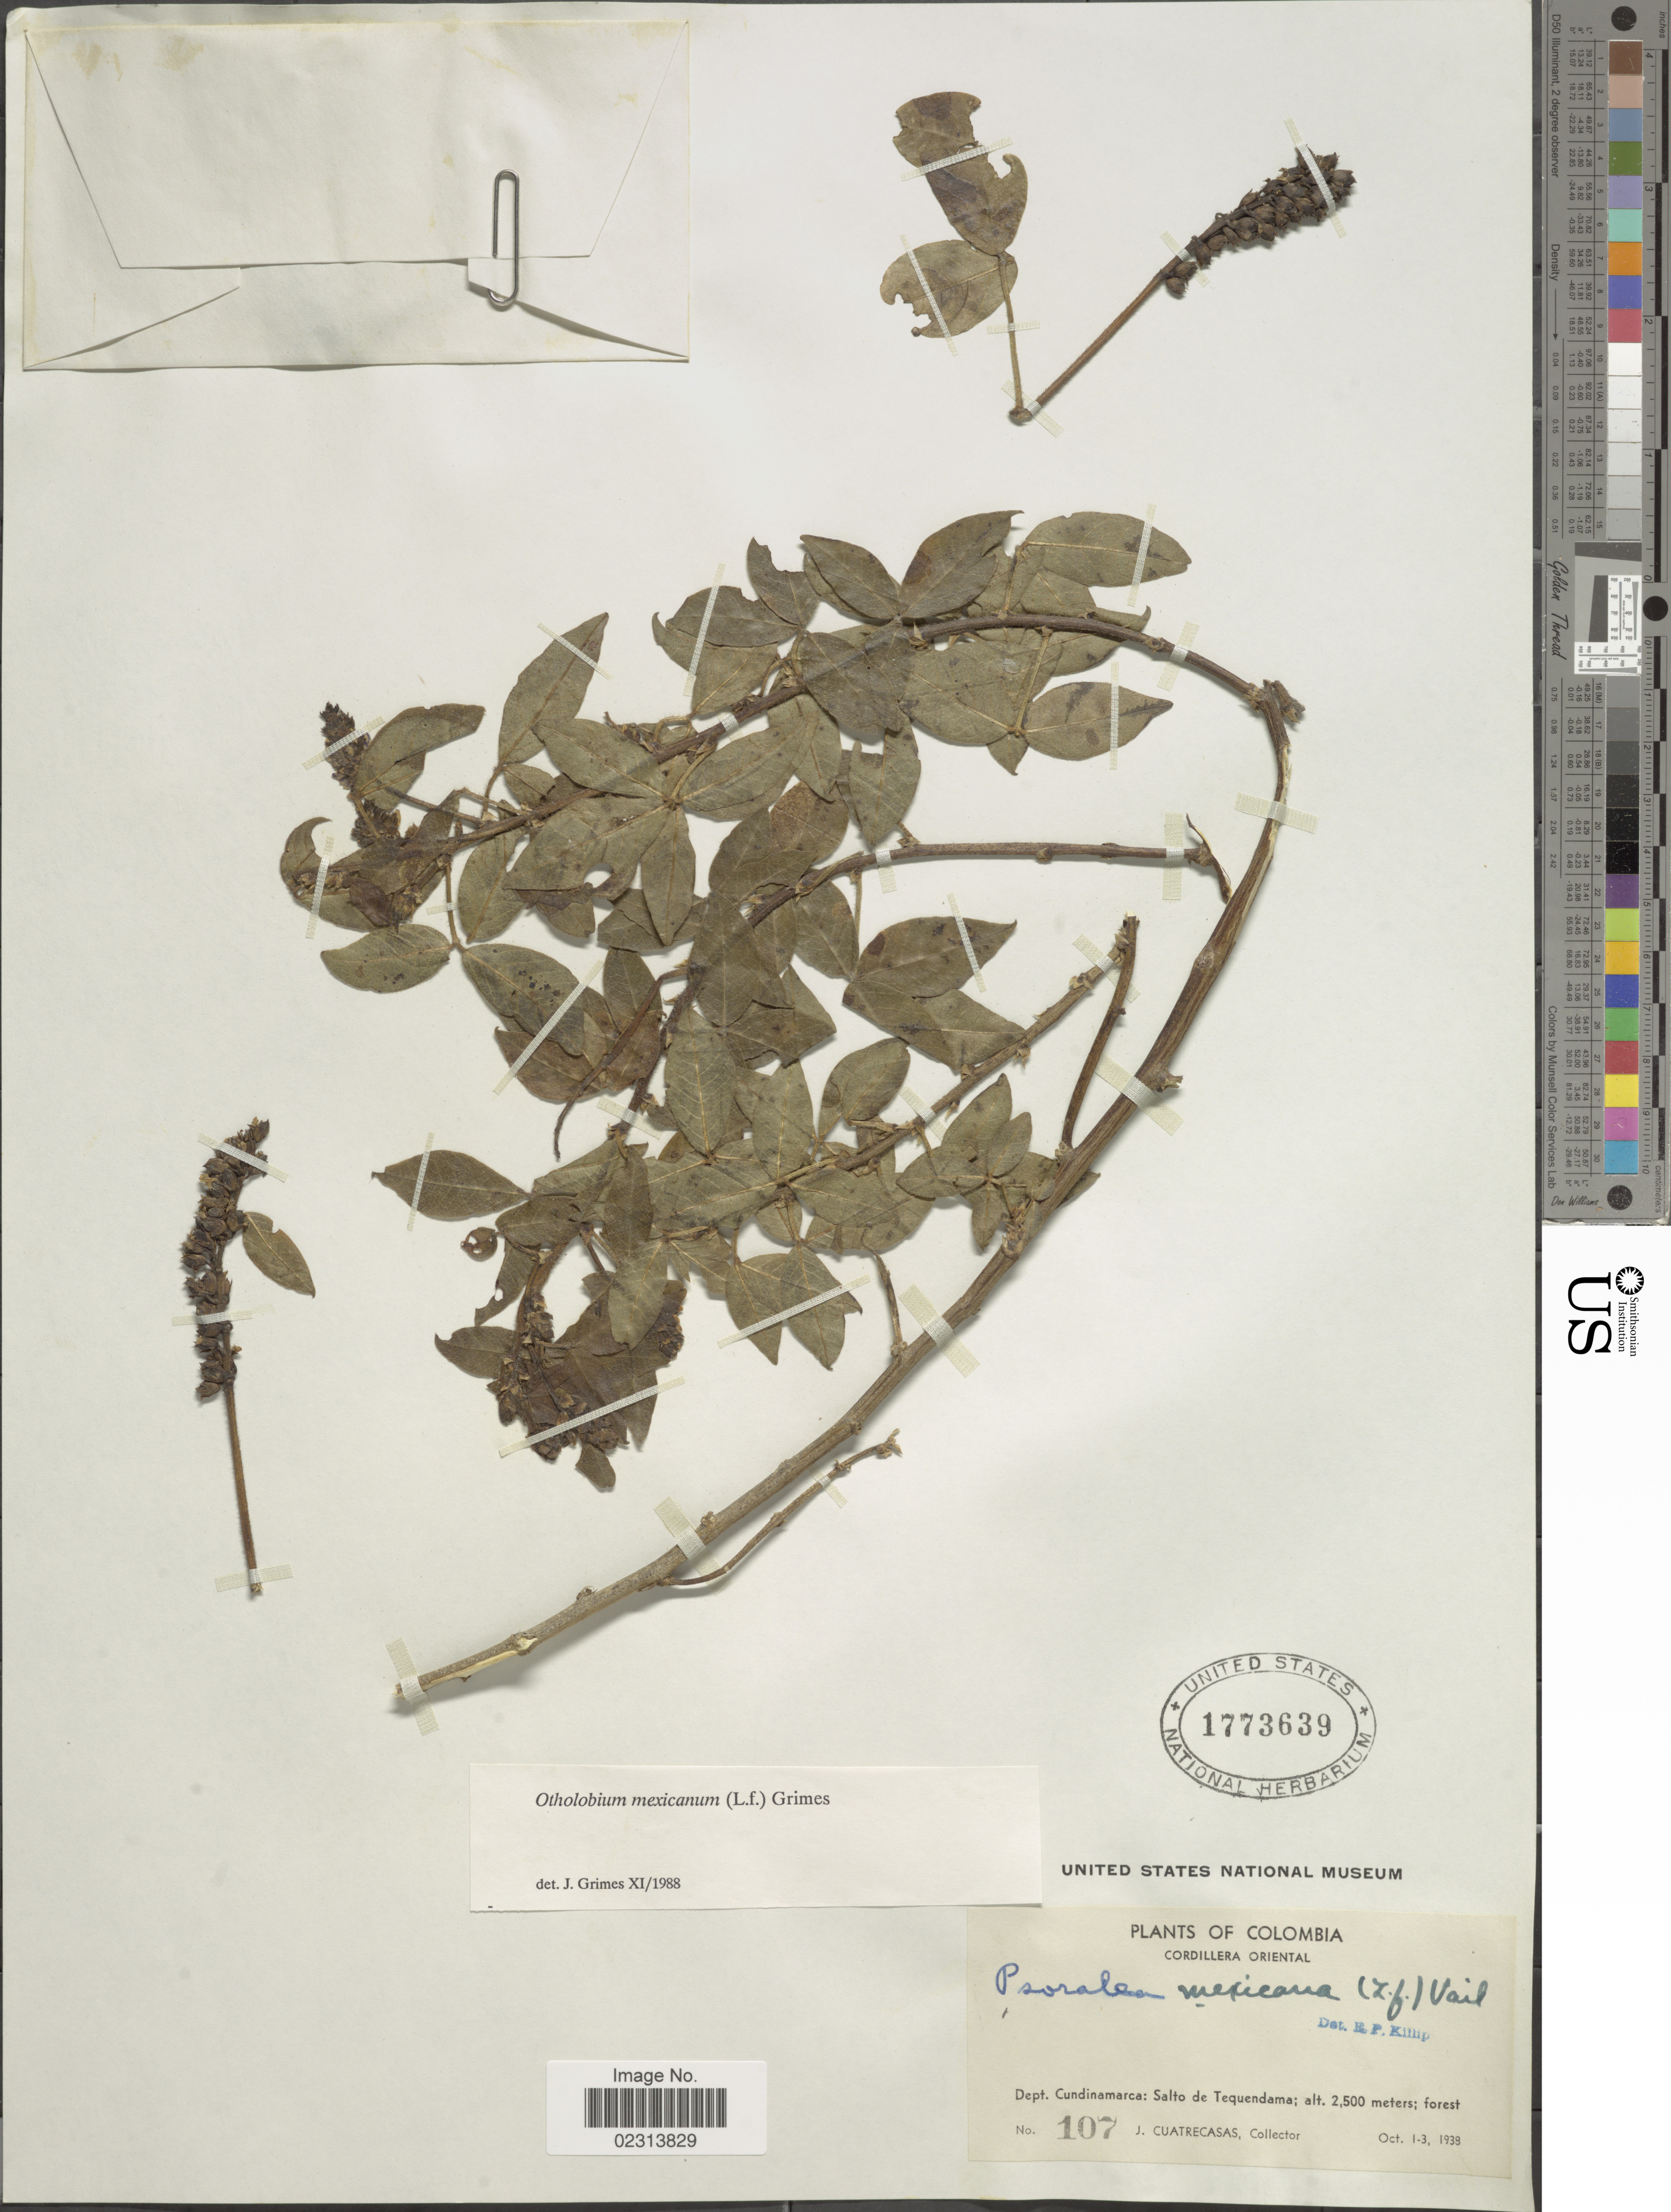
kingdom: Plantae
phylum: Tracheophyta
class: Magnoliopsida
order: Fabales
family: Fabaceae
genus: Otholobium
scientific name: Otholobium mexicanum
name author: (L. f.) J.W. Grimes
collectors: J. Cuatrecasas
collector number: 107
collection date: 1938-10-01/1938-10-03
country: Colombia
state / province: Cundinamarca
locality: Cordillera Oriental, Dept. Cundinamarca: Salto de Tequendama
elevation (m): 2500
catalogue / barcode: US 1773639